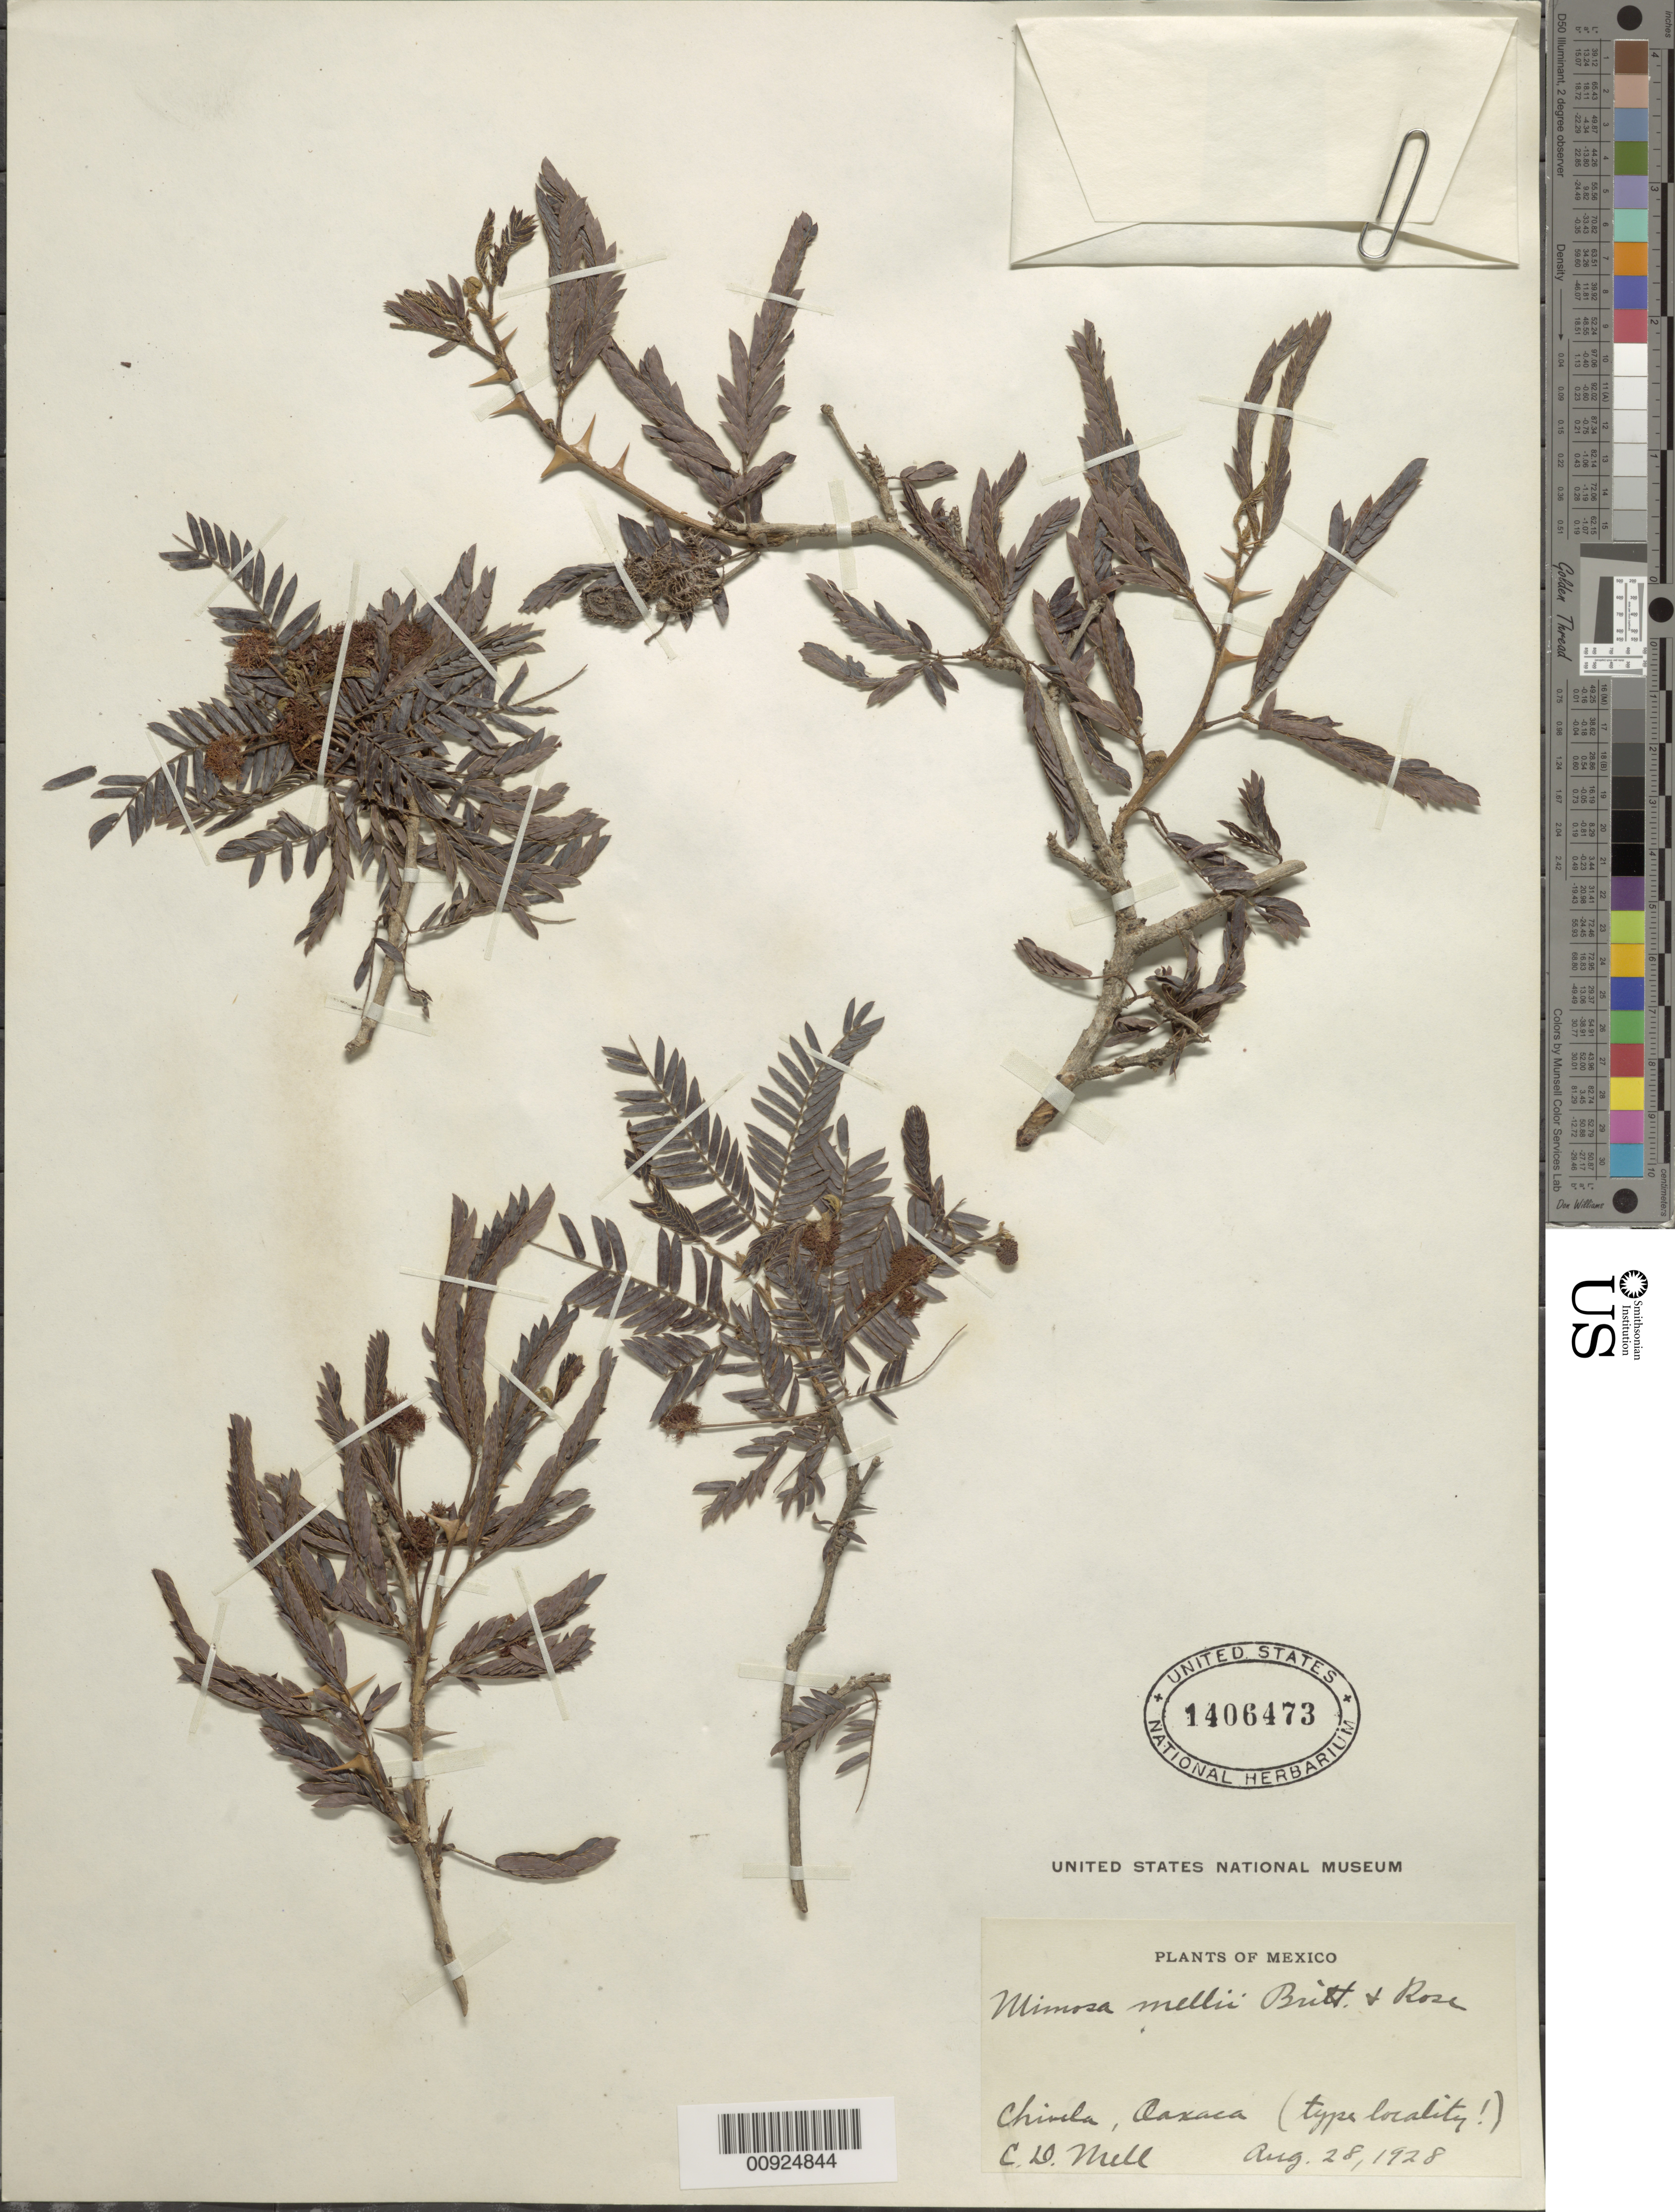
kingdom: Plantae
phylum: Tracheophyta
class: Magnoliopsida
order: Fabales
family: Fabaceae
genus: Mimosa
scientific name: Mimosa mellii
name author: Britton & Rose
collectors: C. D. Mell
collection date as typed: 28 Aug 1928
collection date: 1928-08-28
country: Mexico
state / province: Oaxaca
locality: Chivela, Oaxaca.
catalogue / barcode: US 1406473